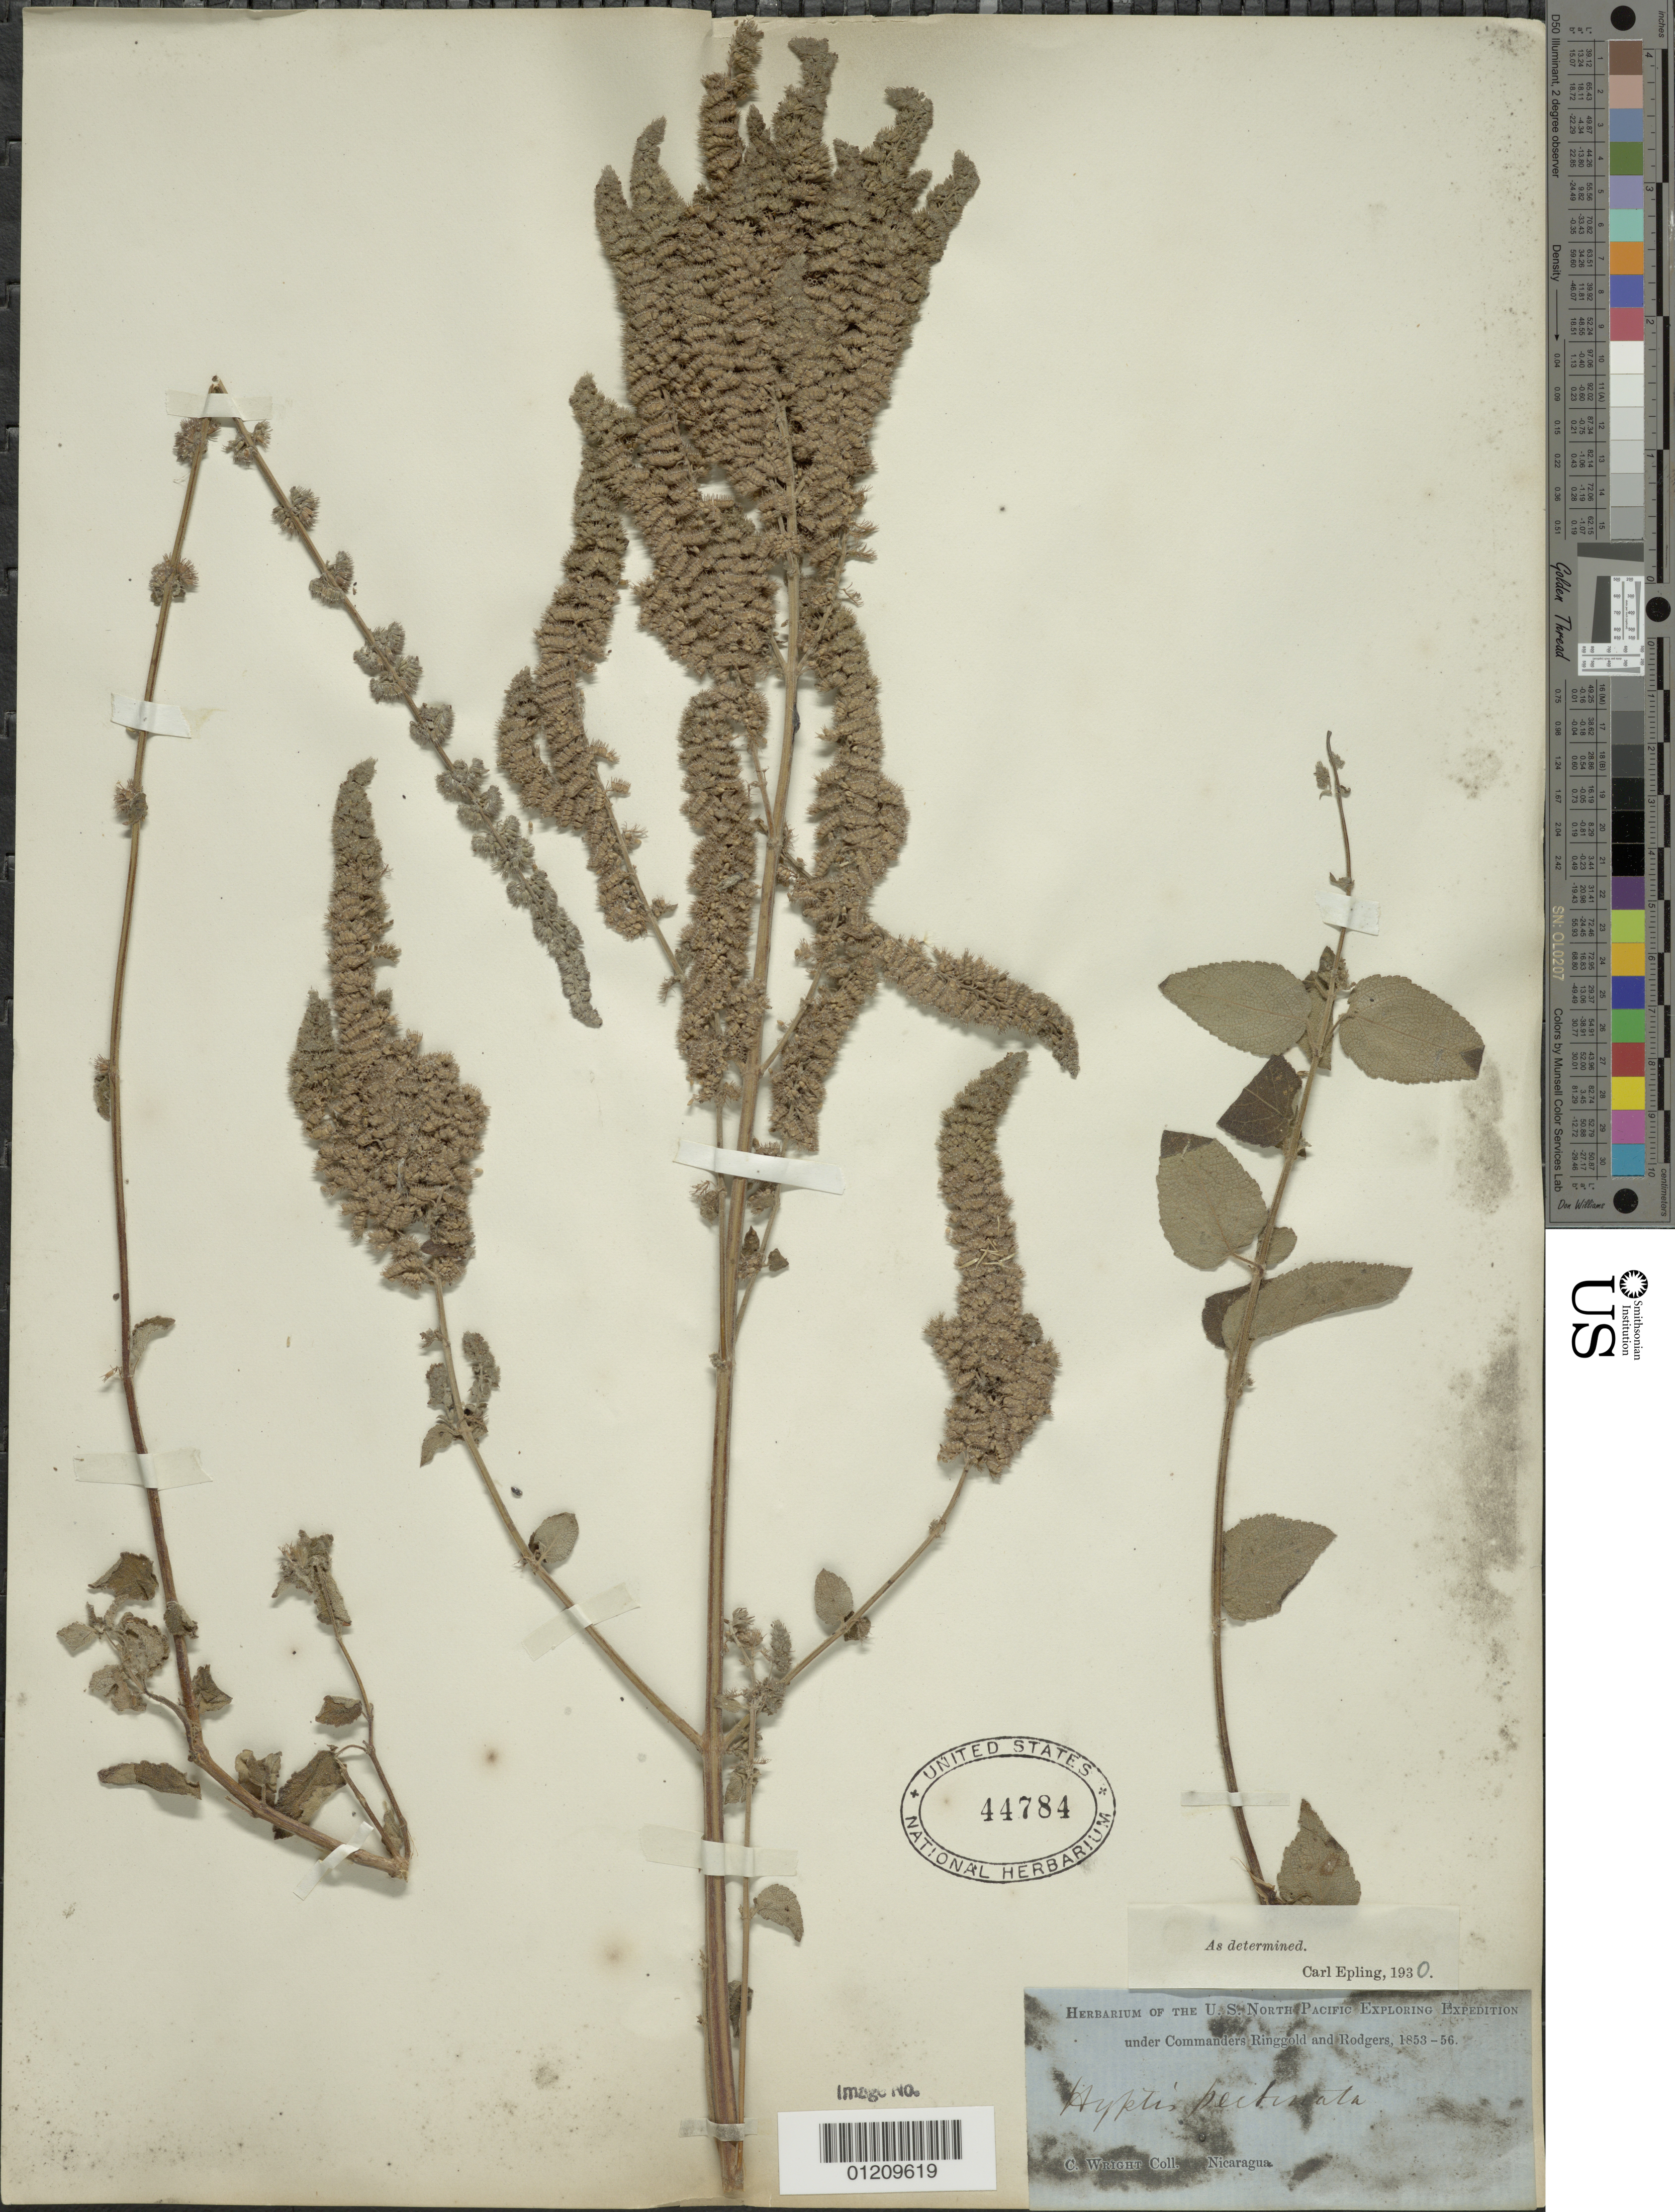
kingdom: Plantae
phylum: Tracheophyta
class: Magnoliopsida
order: Lamiales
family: Lamiaceae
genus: Hyptis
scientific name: Hyptis pectinata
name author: (L.) Poit.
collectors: C. Wright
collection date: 1853/1856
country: Nicaragua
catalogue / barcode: US 44784